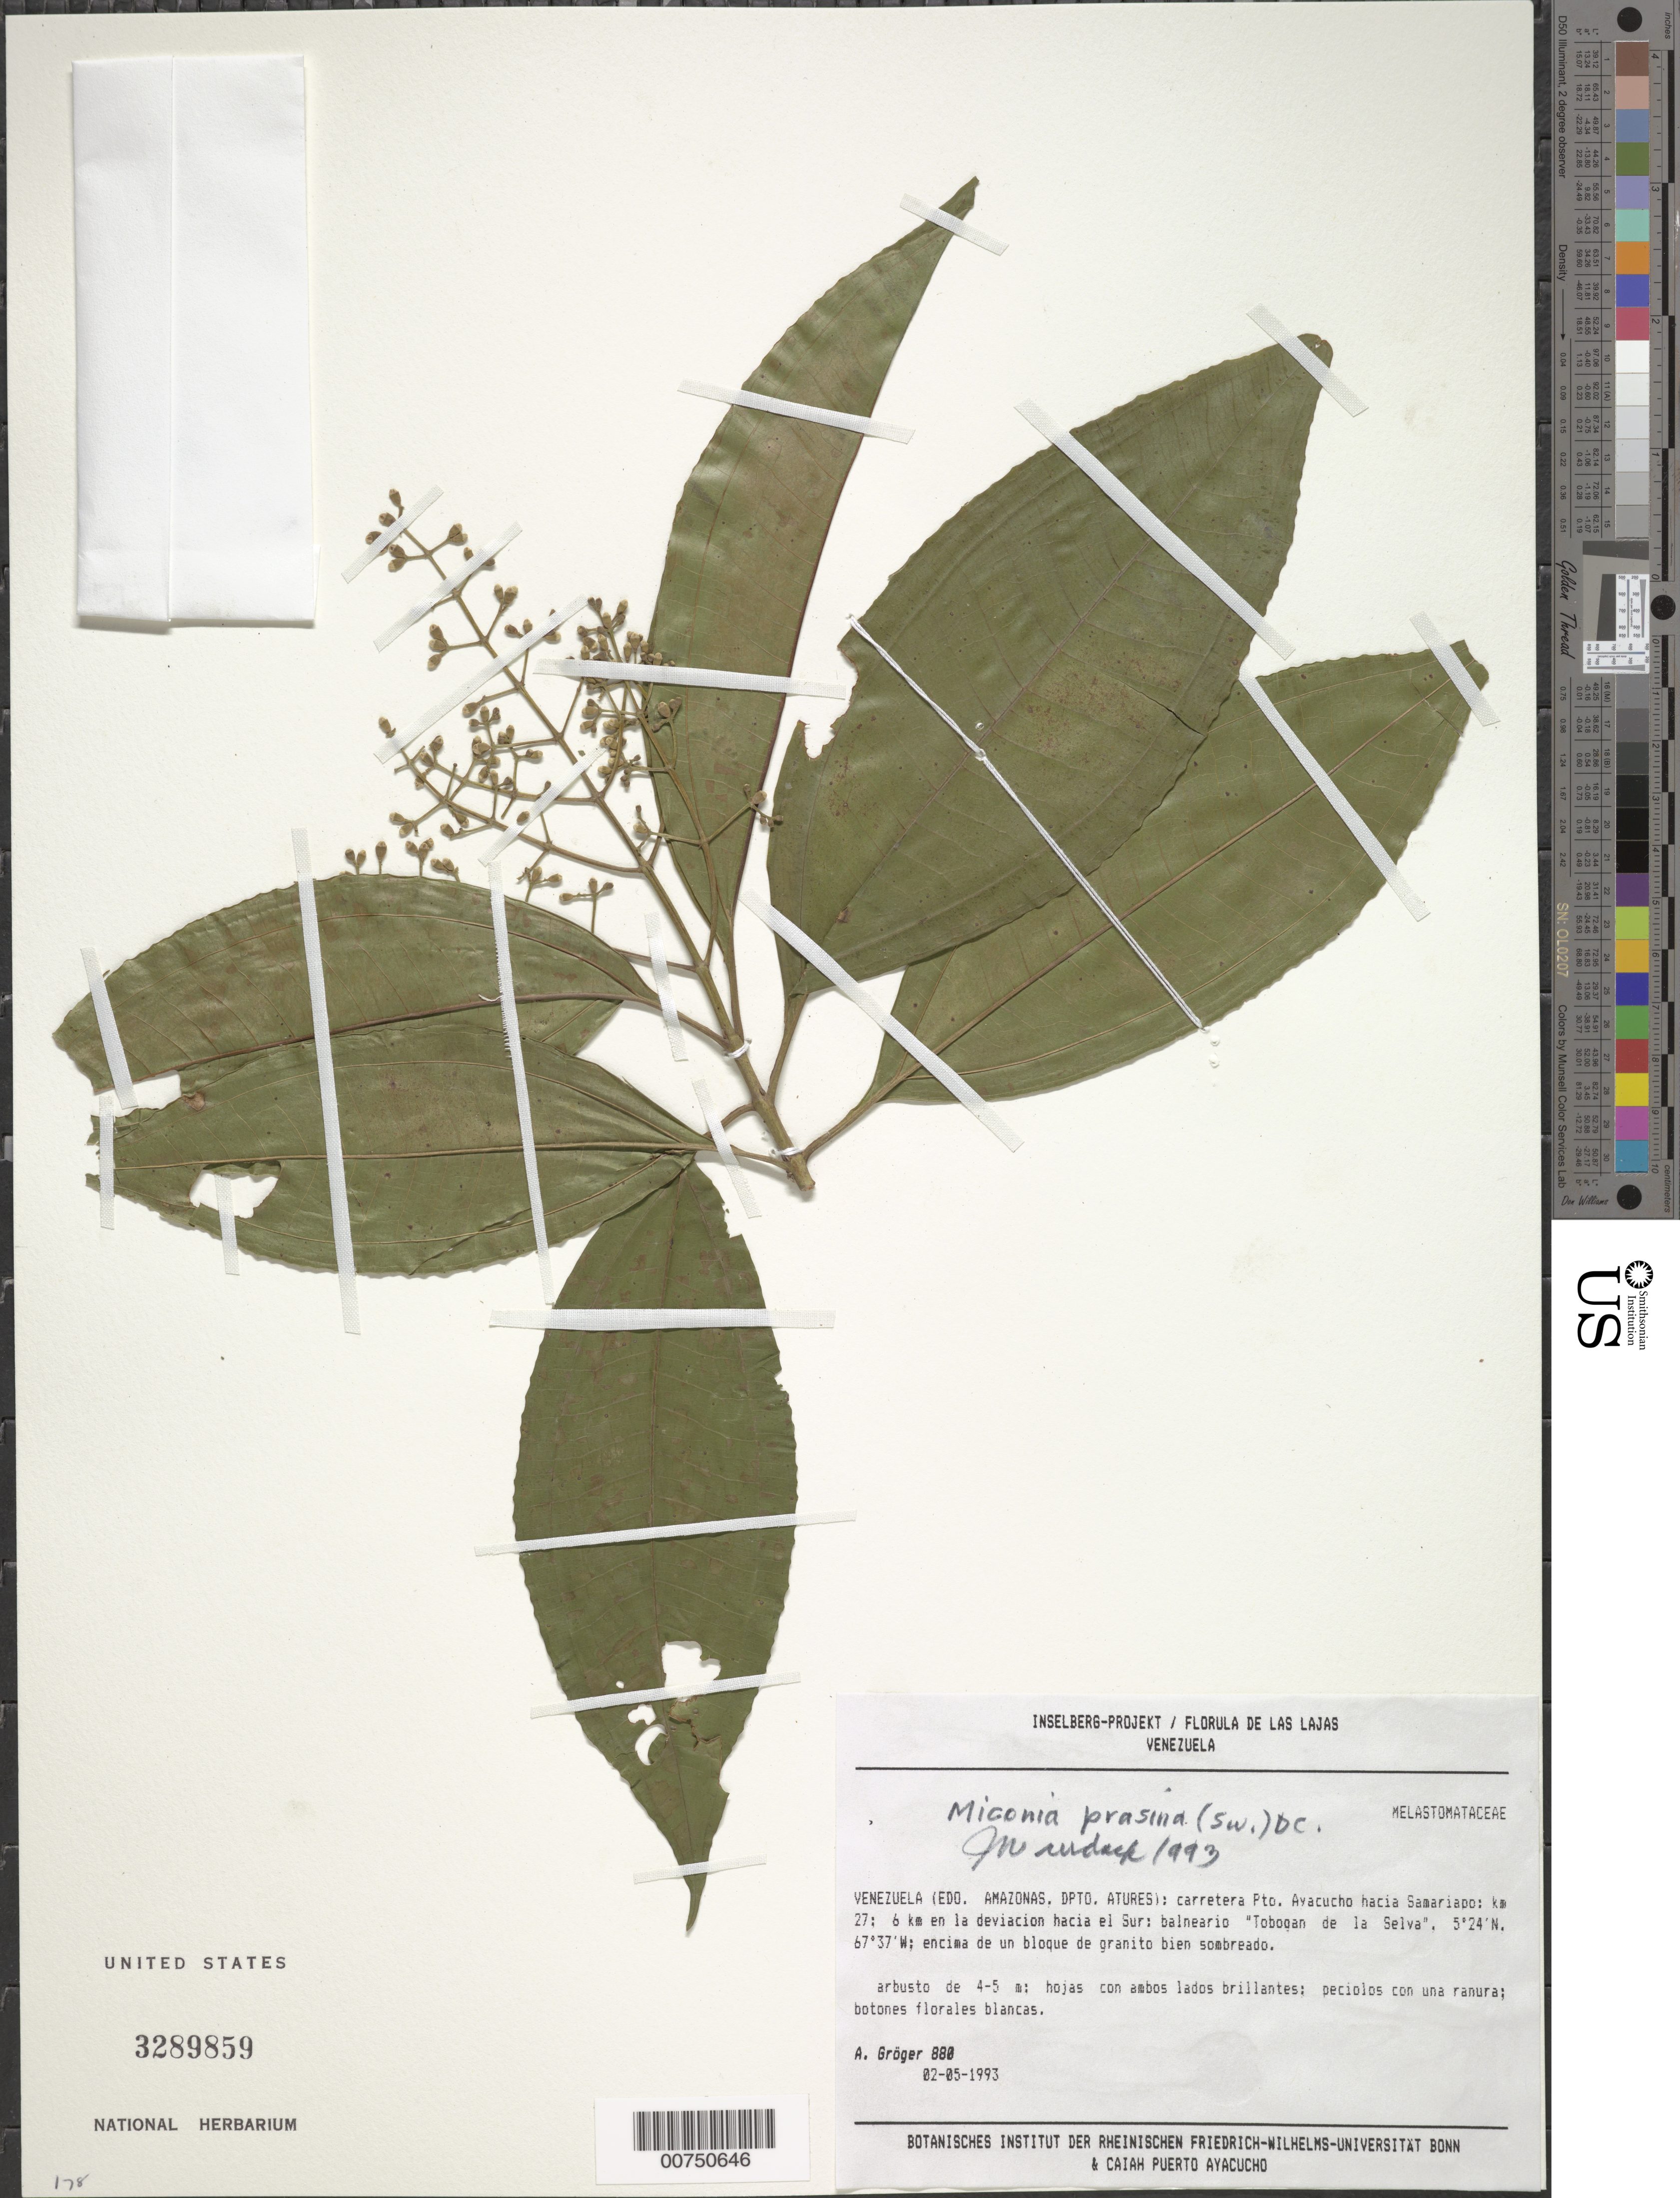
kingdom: Plantae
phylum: Tracheophyta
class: Magnoliopsida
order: Myrtales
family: Melastomataceae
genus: Miconia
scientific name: Miconia prasina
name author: (Sw.) DC.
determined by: Wurdack, John J., (US), US (UNITED STATES)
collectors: A. Gröger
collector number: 880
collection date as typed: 2-May-93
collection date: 1993-05-02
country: Venezuela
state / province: Amazonas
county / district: Atures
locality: Puerto Ayacucho hacia Samariapo, km 27; 6 m al Sur de este carretera: balnearío "Tobogan de la Selva"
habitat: Encima de un bloque de granito bien sombreado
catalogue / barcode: US 3289859